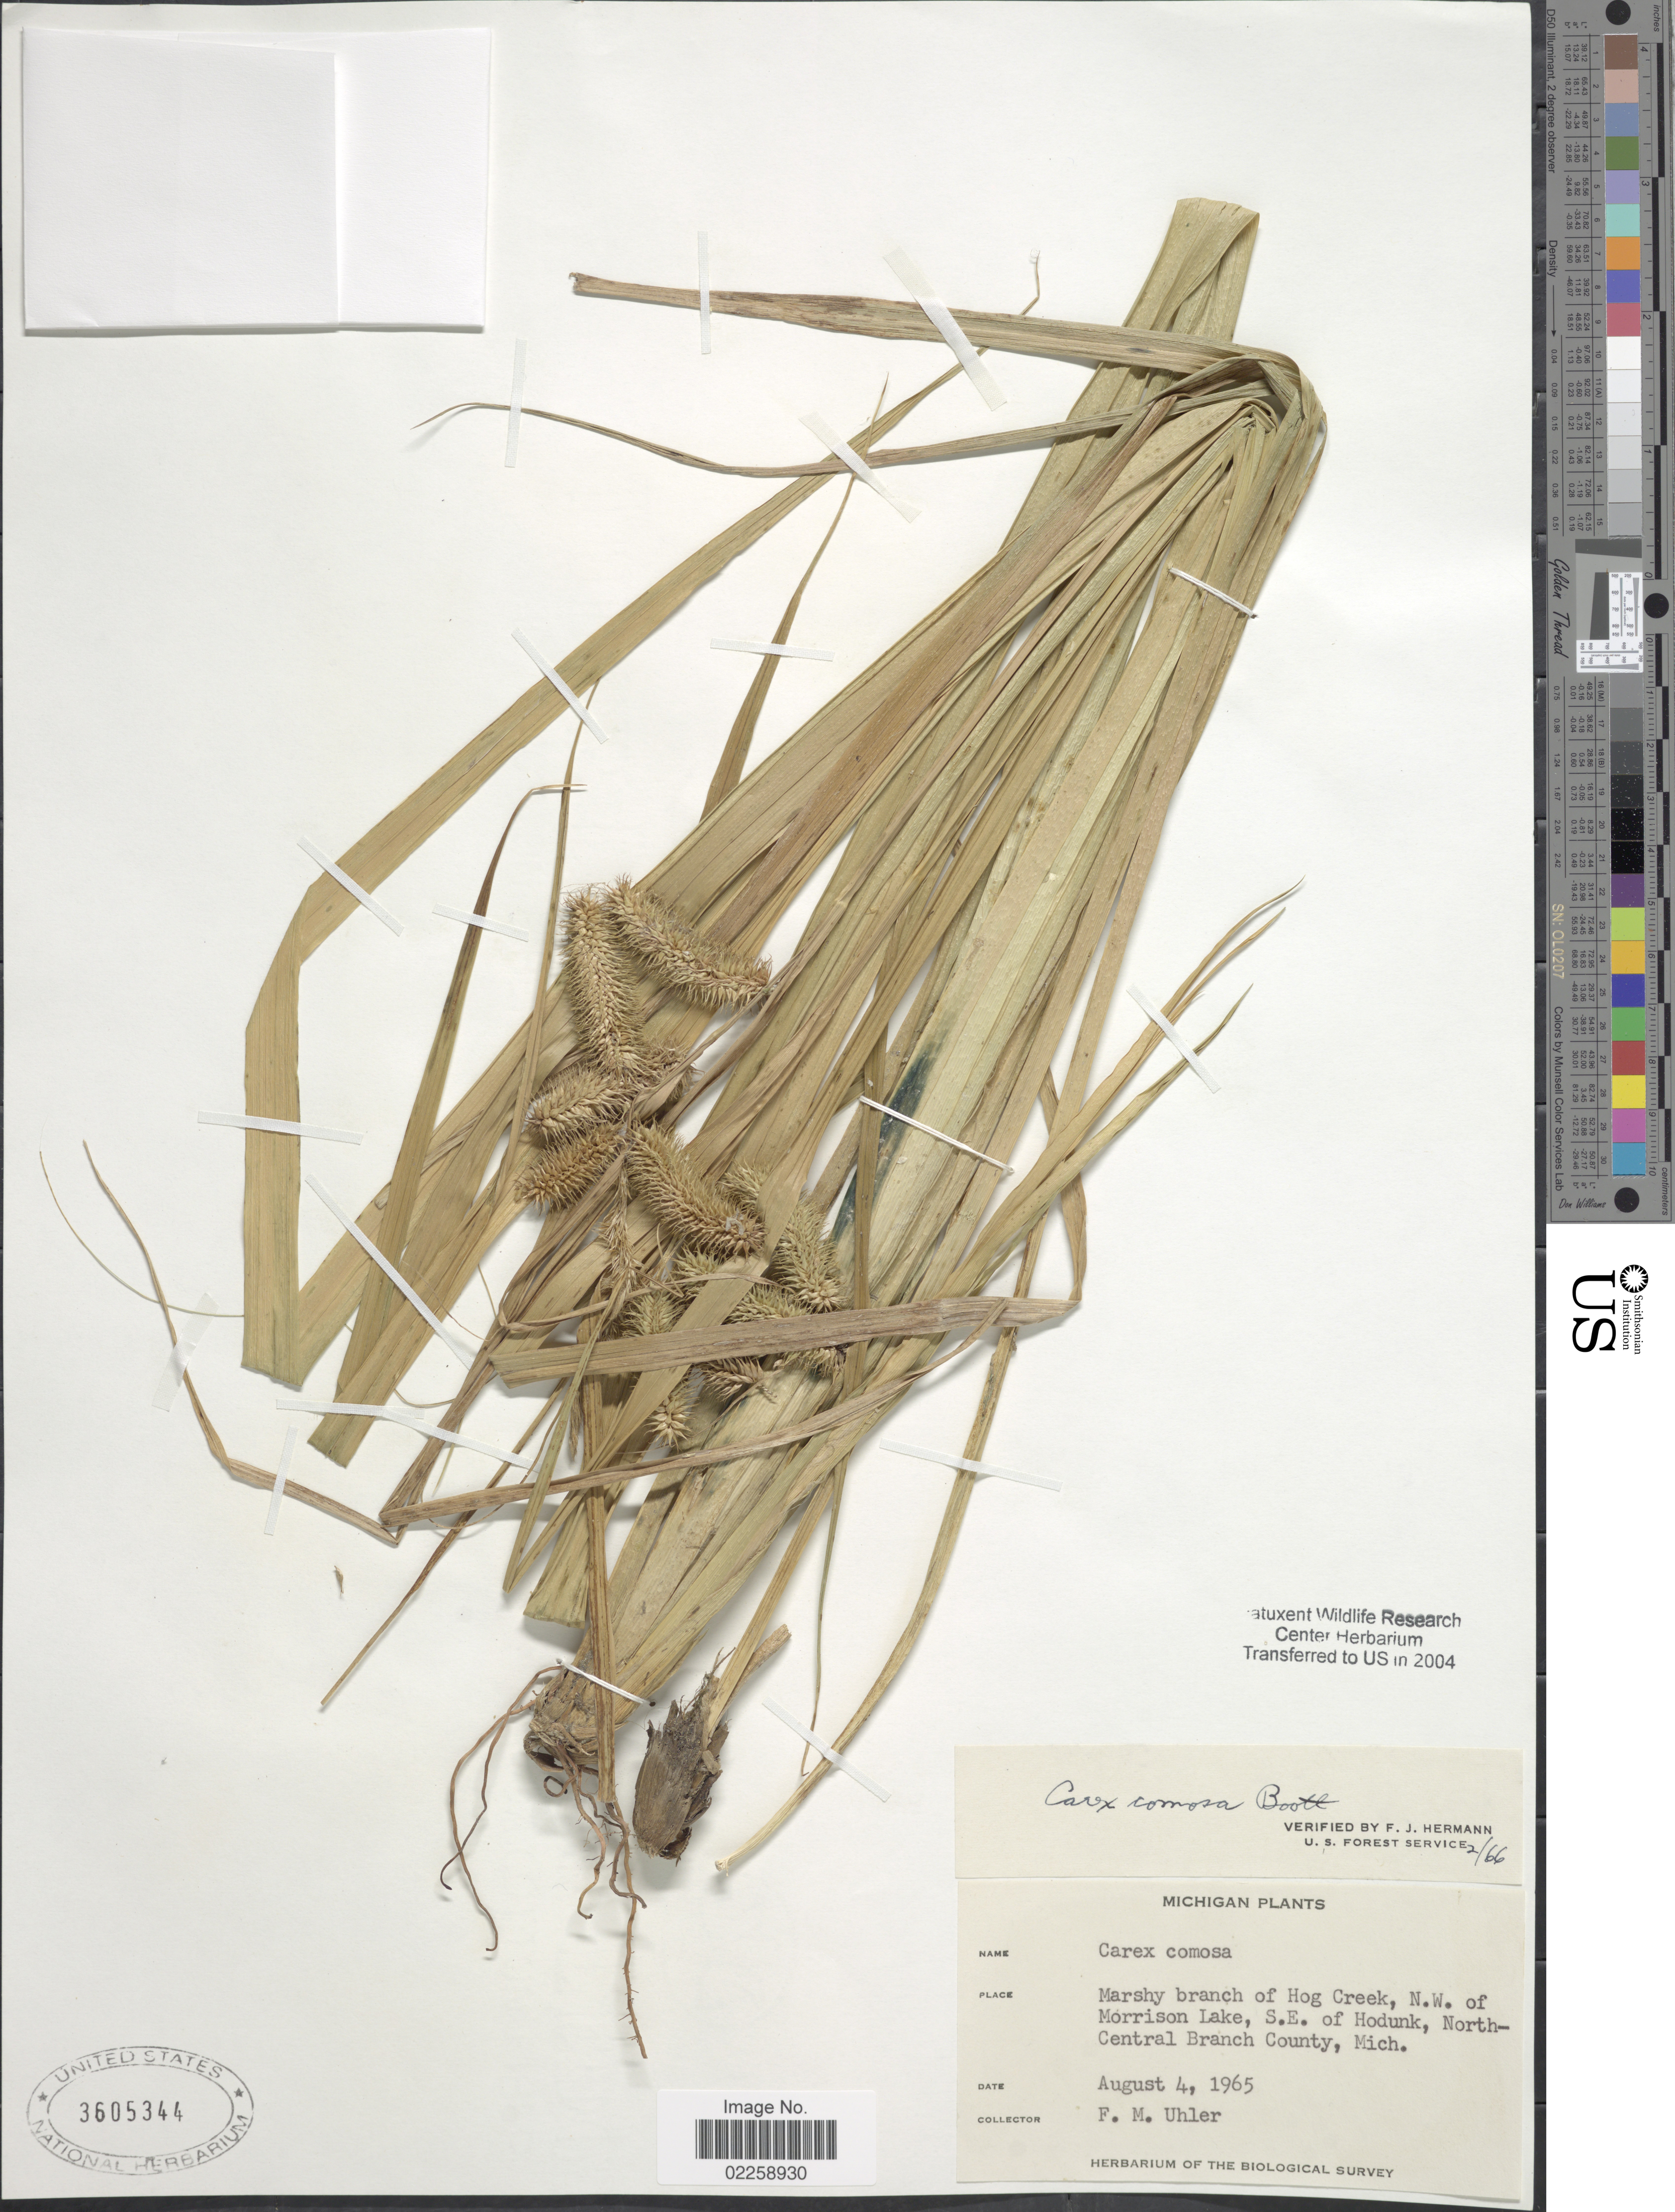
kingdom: Plantae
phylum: Tracheophyta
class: Liliopsida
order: Poales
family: Cyperaceae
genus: Carex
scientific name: Carex comosa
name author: Boott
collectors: F. M. Uhler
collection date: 1965-08-04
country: United States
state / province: Michigan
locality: Marshy branch of Hof Creek, N.W. of Morrison Lake, S.E. of Hodunk, North Central Branch County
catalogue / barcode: US 3605344